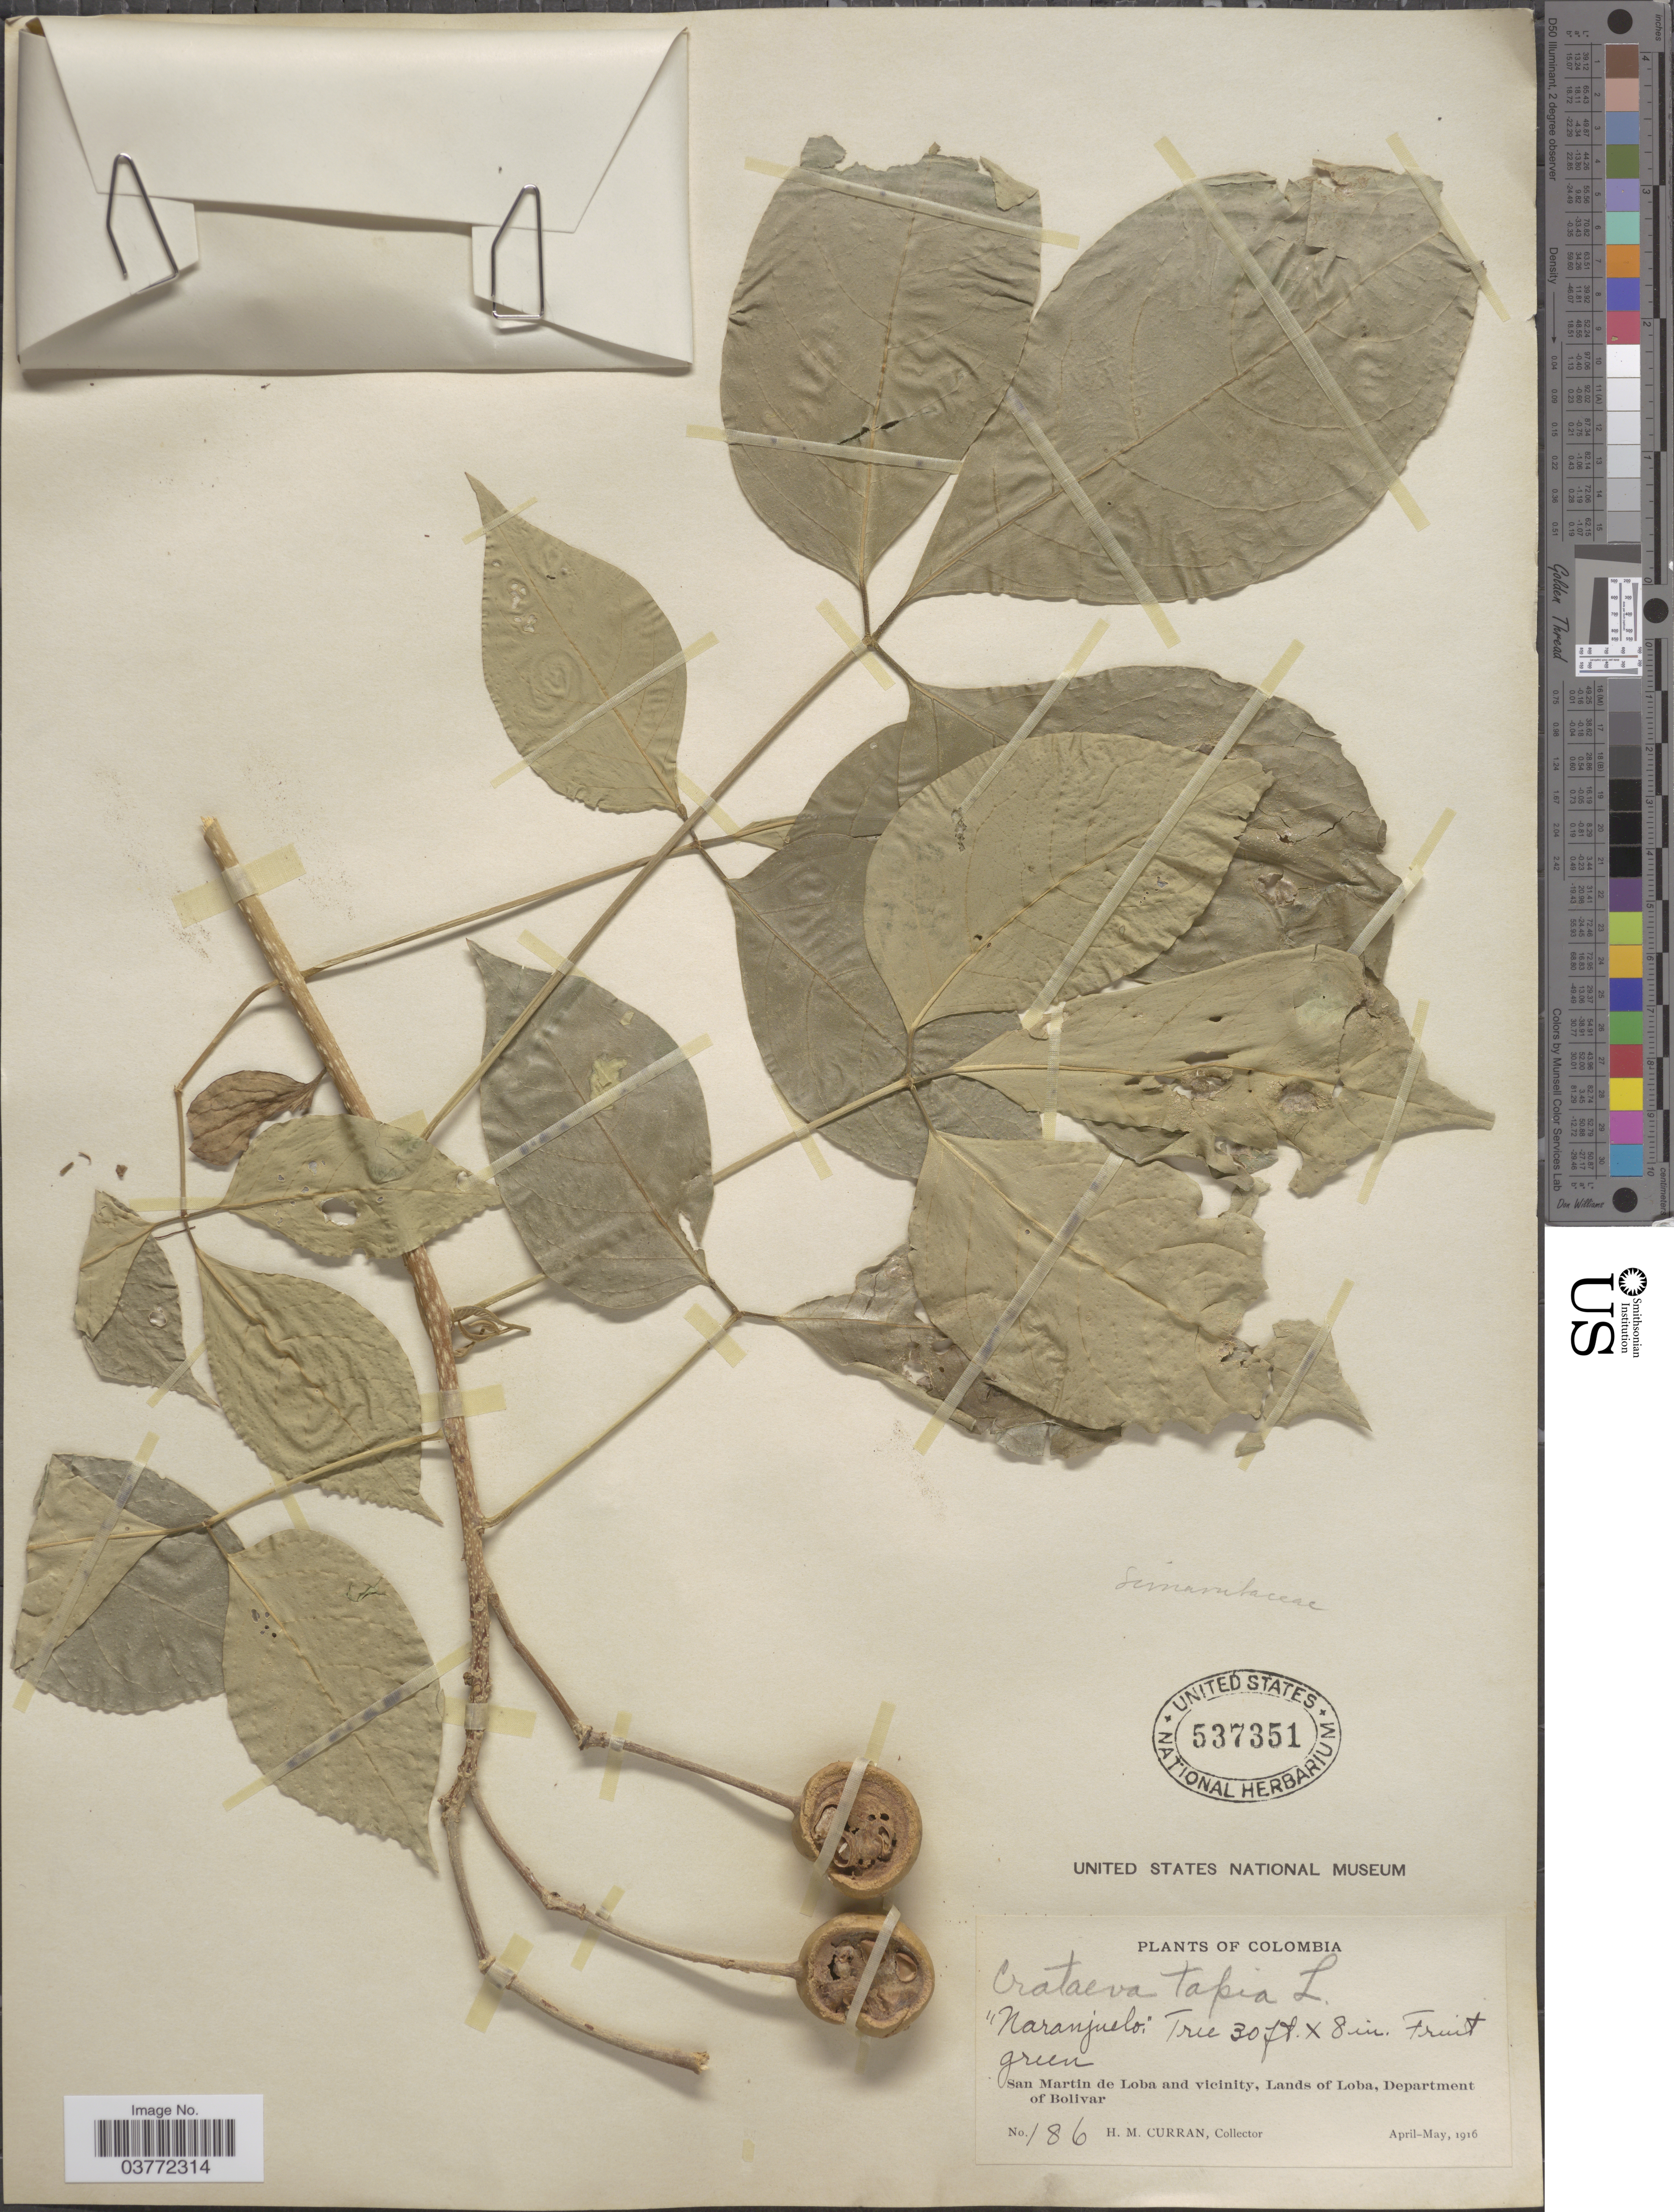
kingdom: Plantae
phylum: Tracheophyta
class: Magnoliopsida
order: Brassicales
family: Capparaceae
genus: Crateva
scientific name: Crateva tapia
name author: L.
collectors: H. M. Curran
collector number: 186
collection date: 1916-04/1916-05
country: Colombia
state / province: Bolívar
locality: San Martin de Loba and vicinity, Lands of Loba, Department of Bolivar.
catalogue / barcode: US 537351